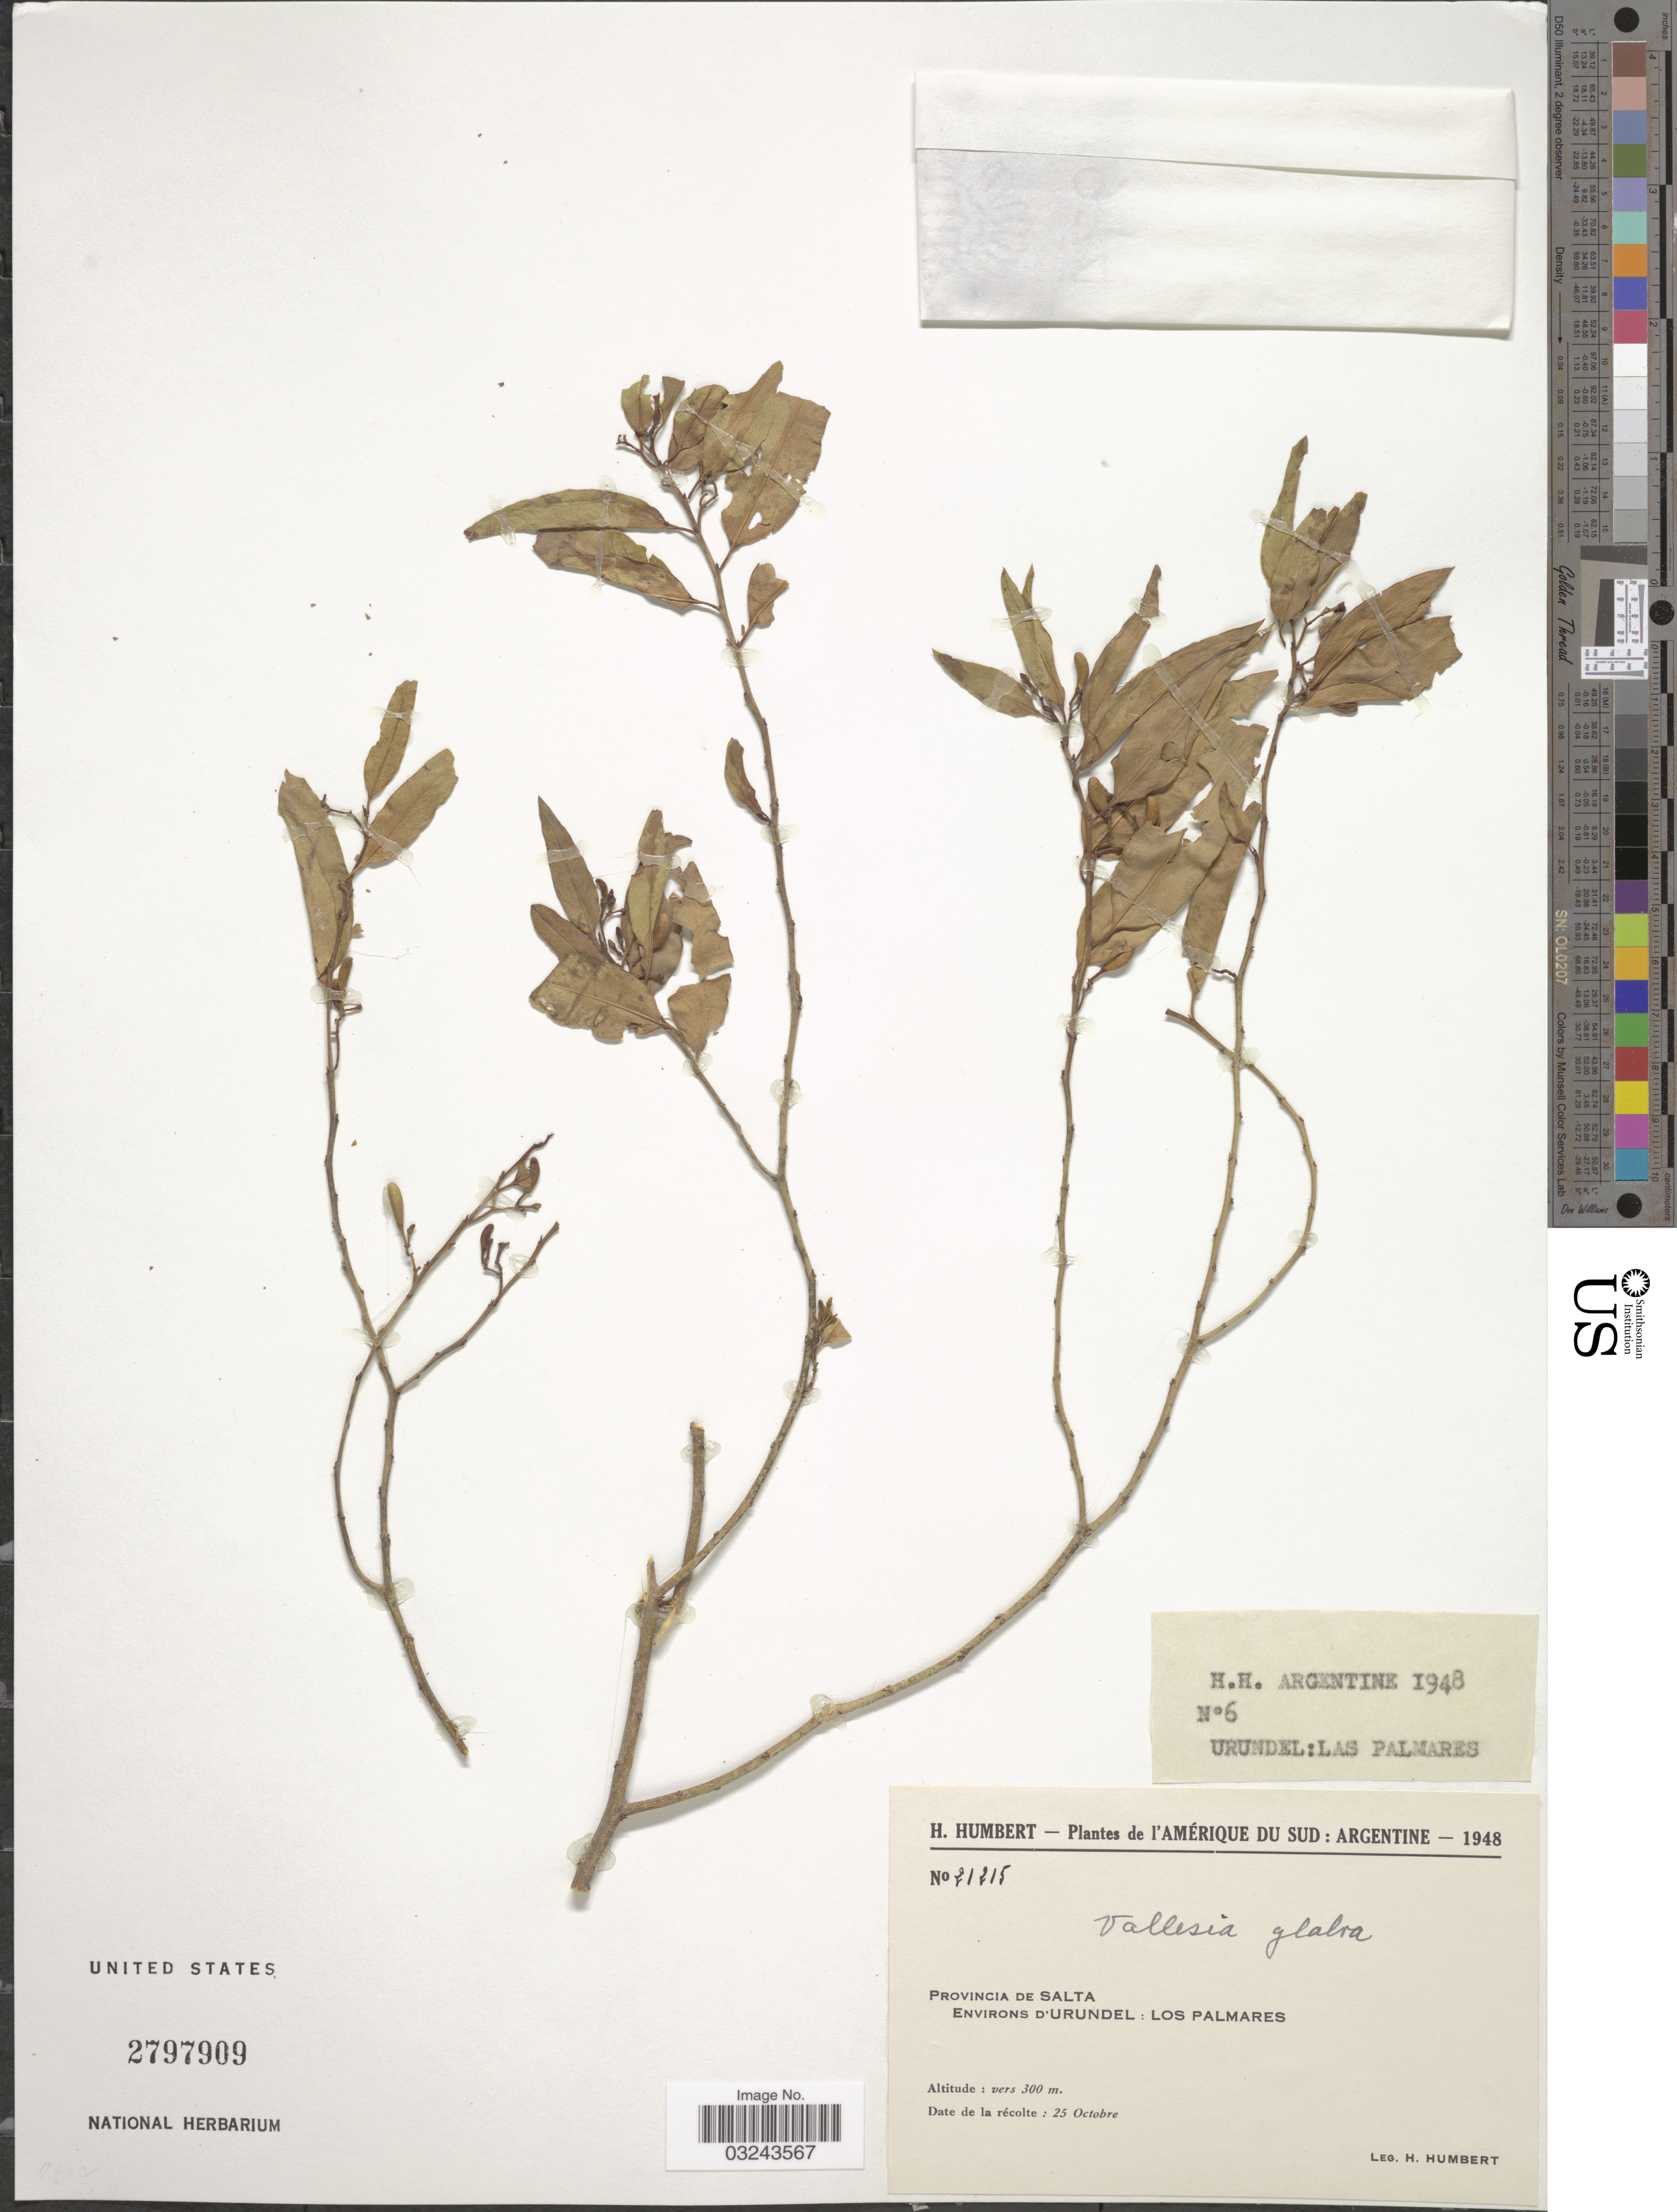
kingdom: Plantae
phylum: Tracheophyta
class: Magnoliopsida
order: Gentianales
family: Apocynaceae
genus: Vallesia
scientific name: Vallesia glabra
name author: (Cav.) Link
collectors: H. Humbert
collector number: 21215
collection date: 1948-10-25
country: Argentina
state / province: Salta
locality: Provincia De Salta, Environs D'Urundel: Los Palmares.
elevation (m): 300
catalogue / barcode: US 2797909